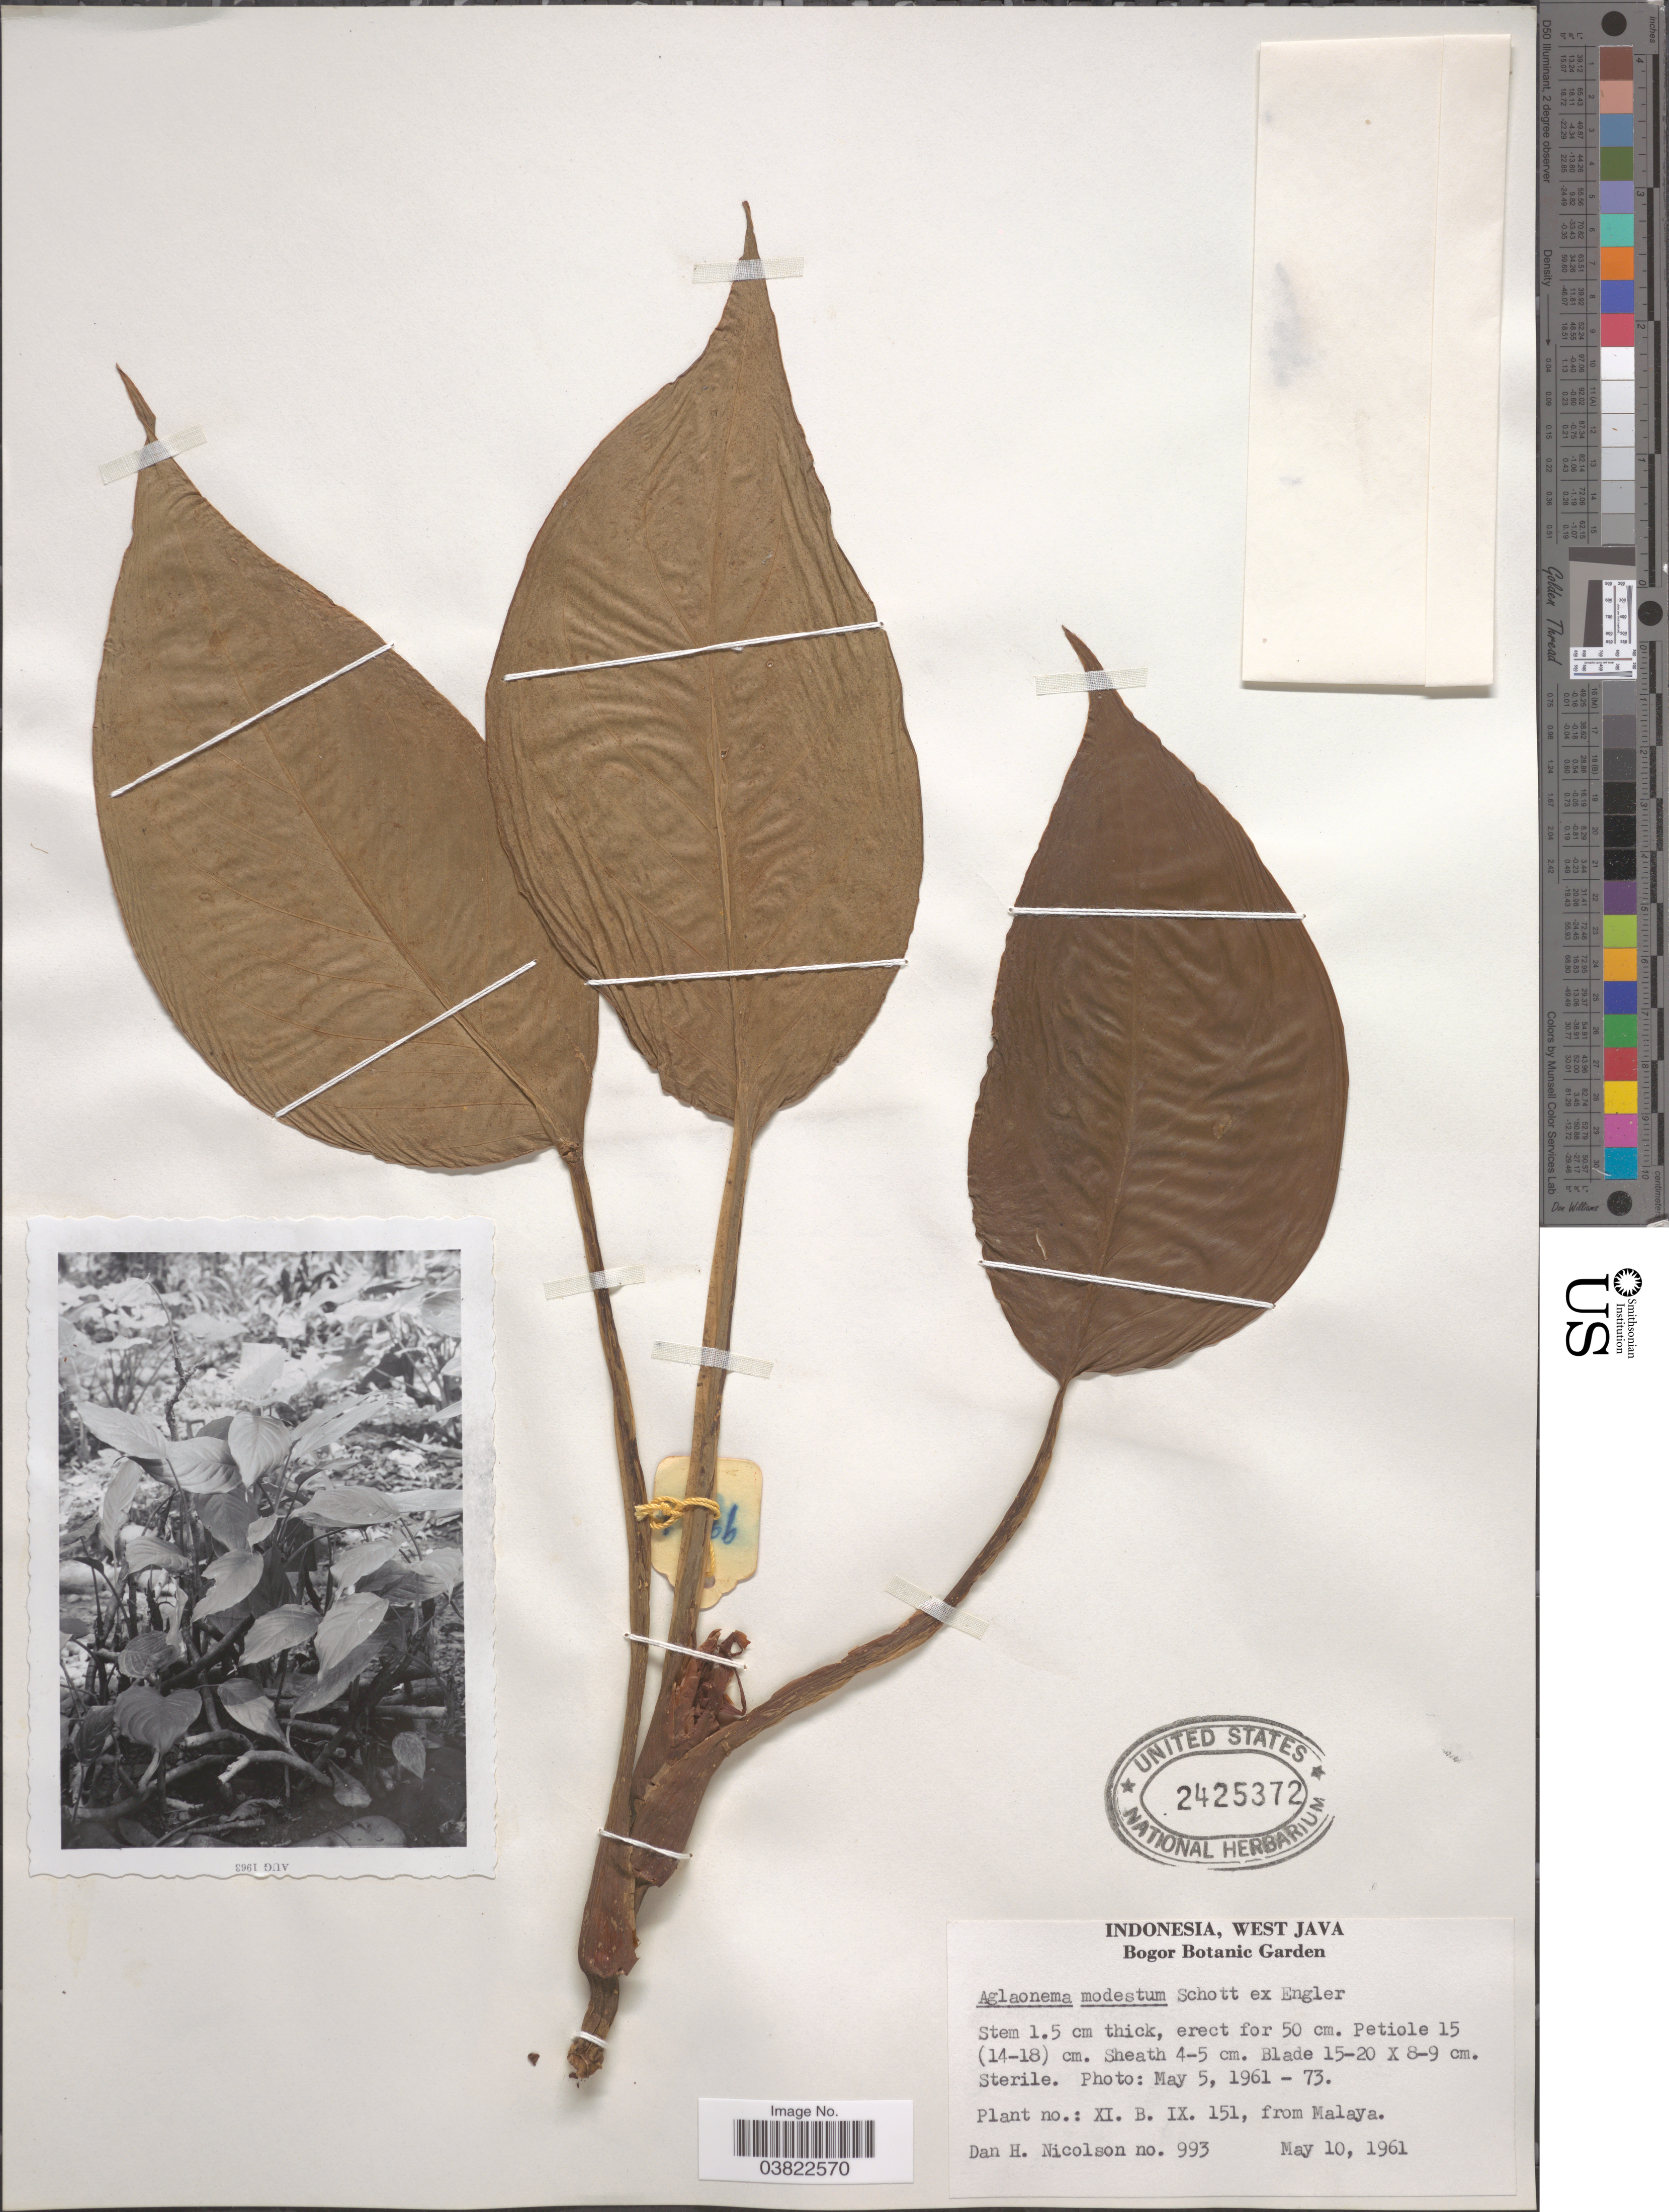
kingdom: Plantae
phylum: Tracheophyta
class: Liliopsida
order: Alismatales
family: Araceae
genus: Aglaonema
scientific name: Aglaonema modestum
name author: Schott ex Engl.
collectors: D. H. Nicolson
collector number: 993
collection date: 1961-05-10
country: Indonesia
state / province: Java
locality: West Java. Bogor Botanic Garden.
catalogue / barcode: US 2425372